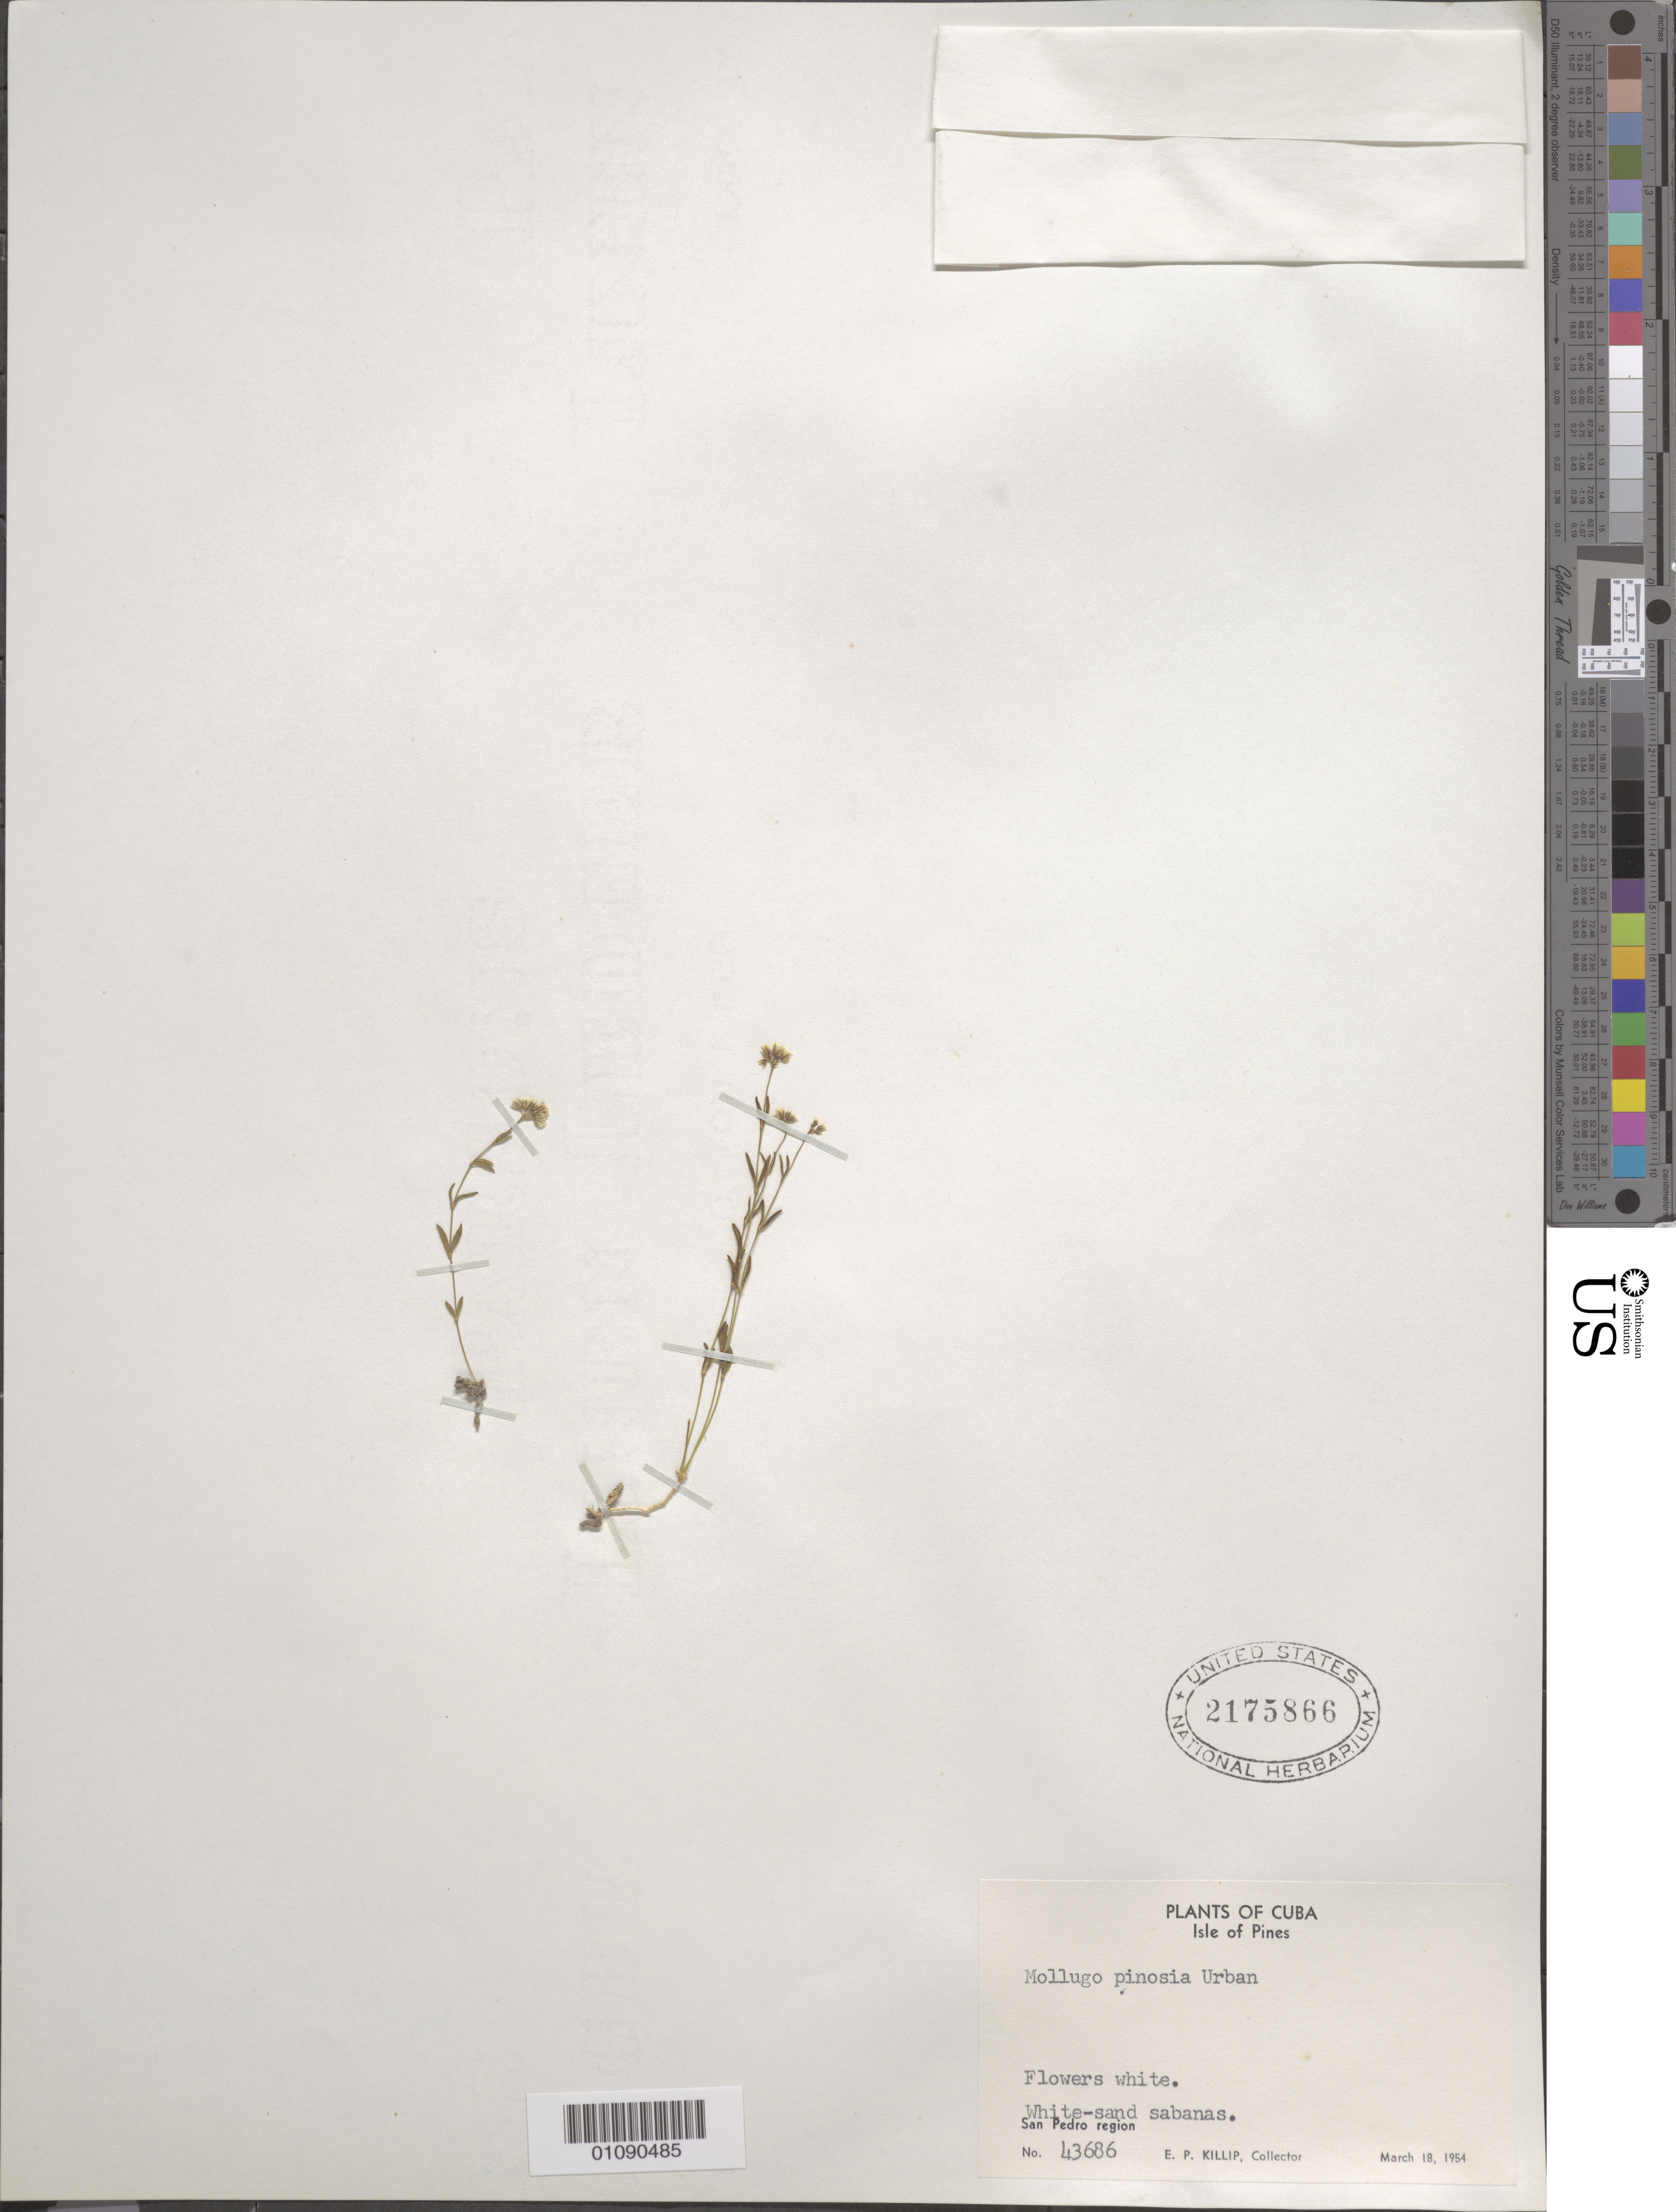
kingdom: Plantae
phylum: Tracheophyta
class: Magnoliopsida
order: Caryophyllales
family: Molluginaceae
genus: Mollugo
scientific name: Mollugo pinosia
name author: Urb.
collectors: E. P. Killip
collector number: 43686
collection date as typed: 18 Mar 1954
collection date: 1954-03-18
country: Cuba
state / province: Isla de La Juventud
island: Isla de la Juventud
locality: Isle of PInes, San Pedro region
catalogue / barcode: US 2175866